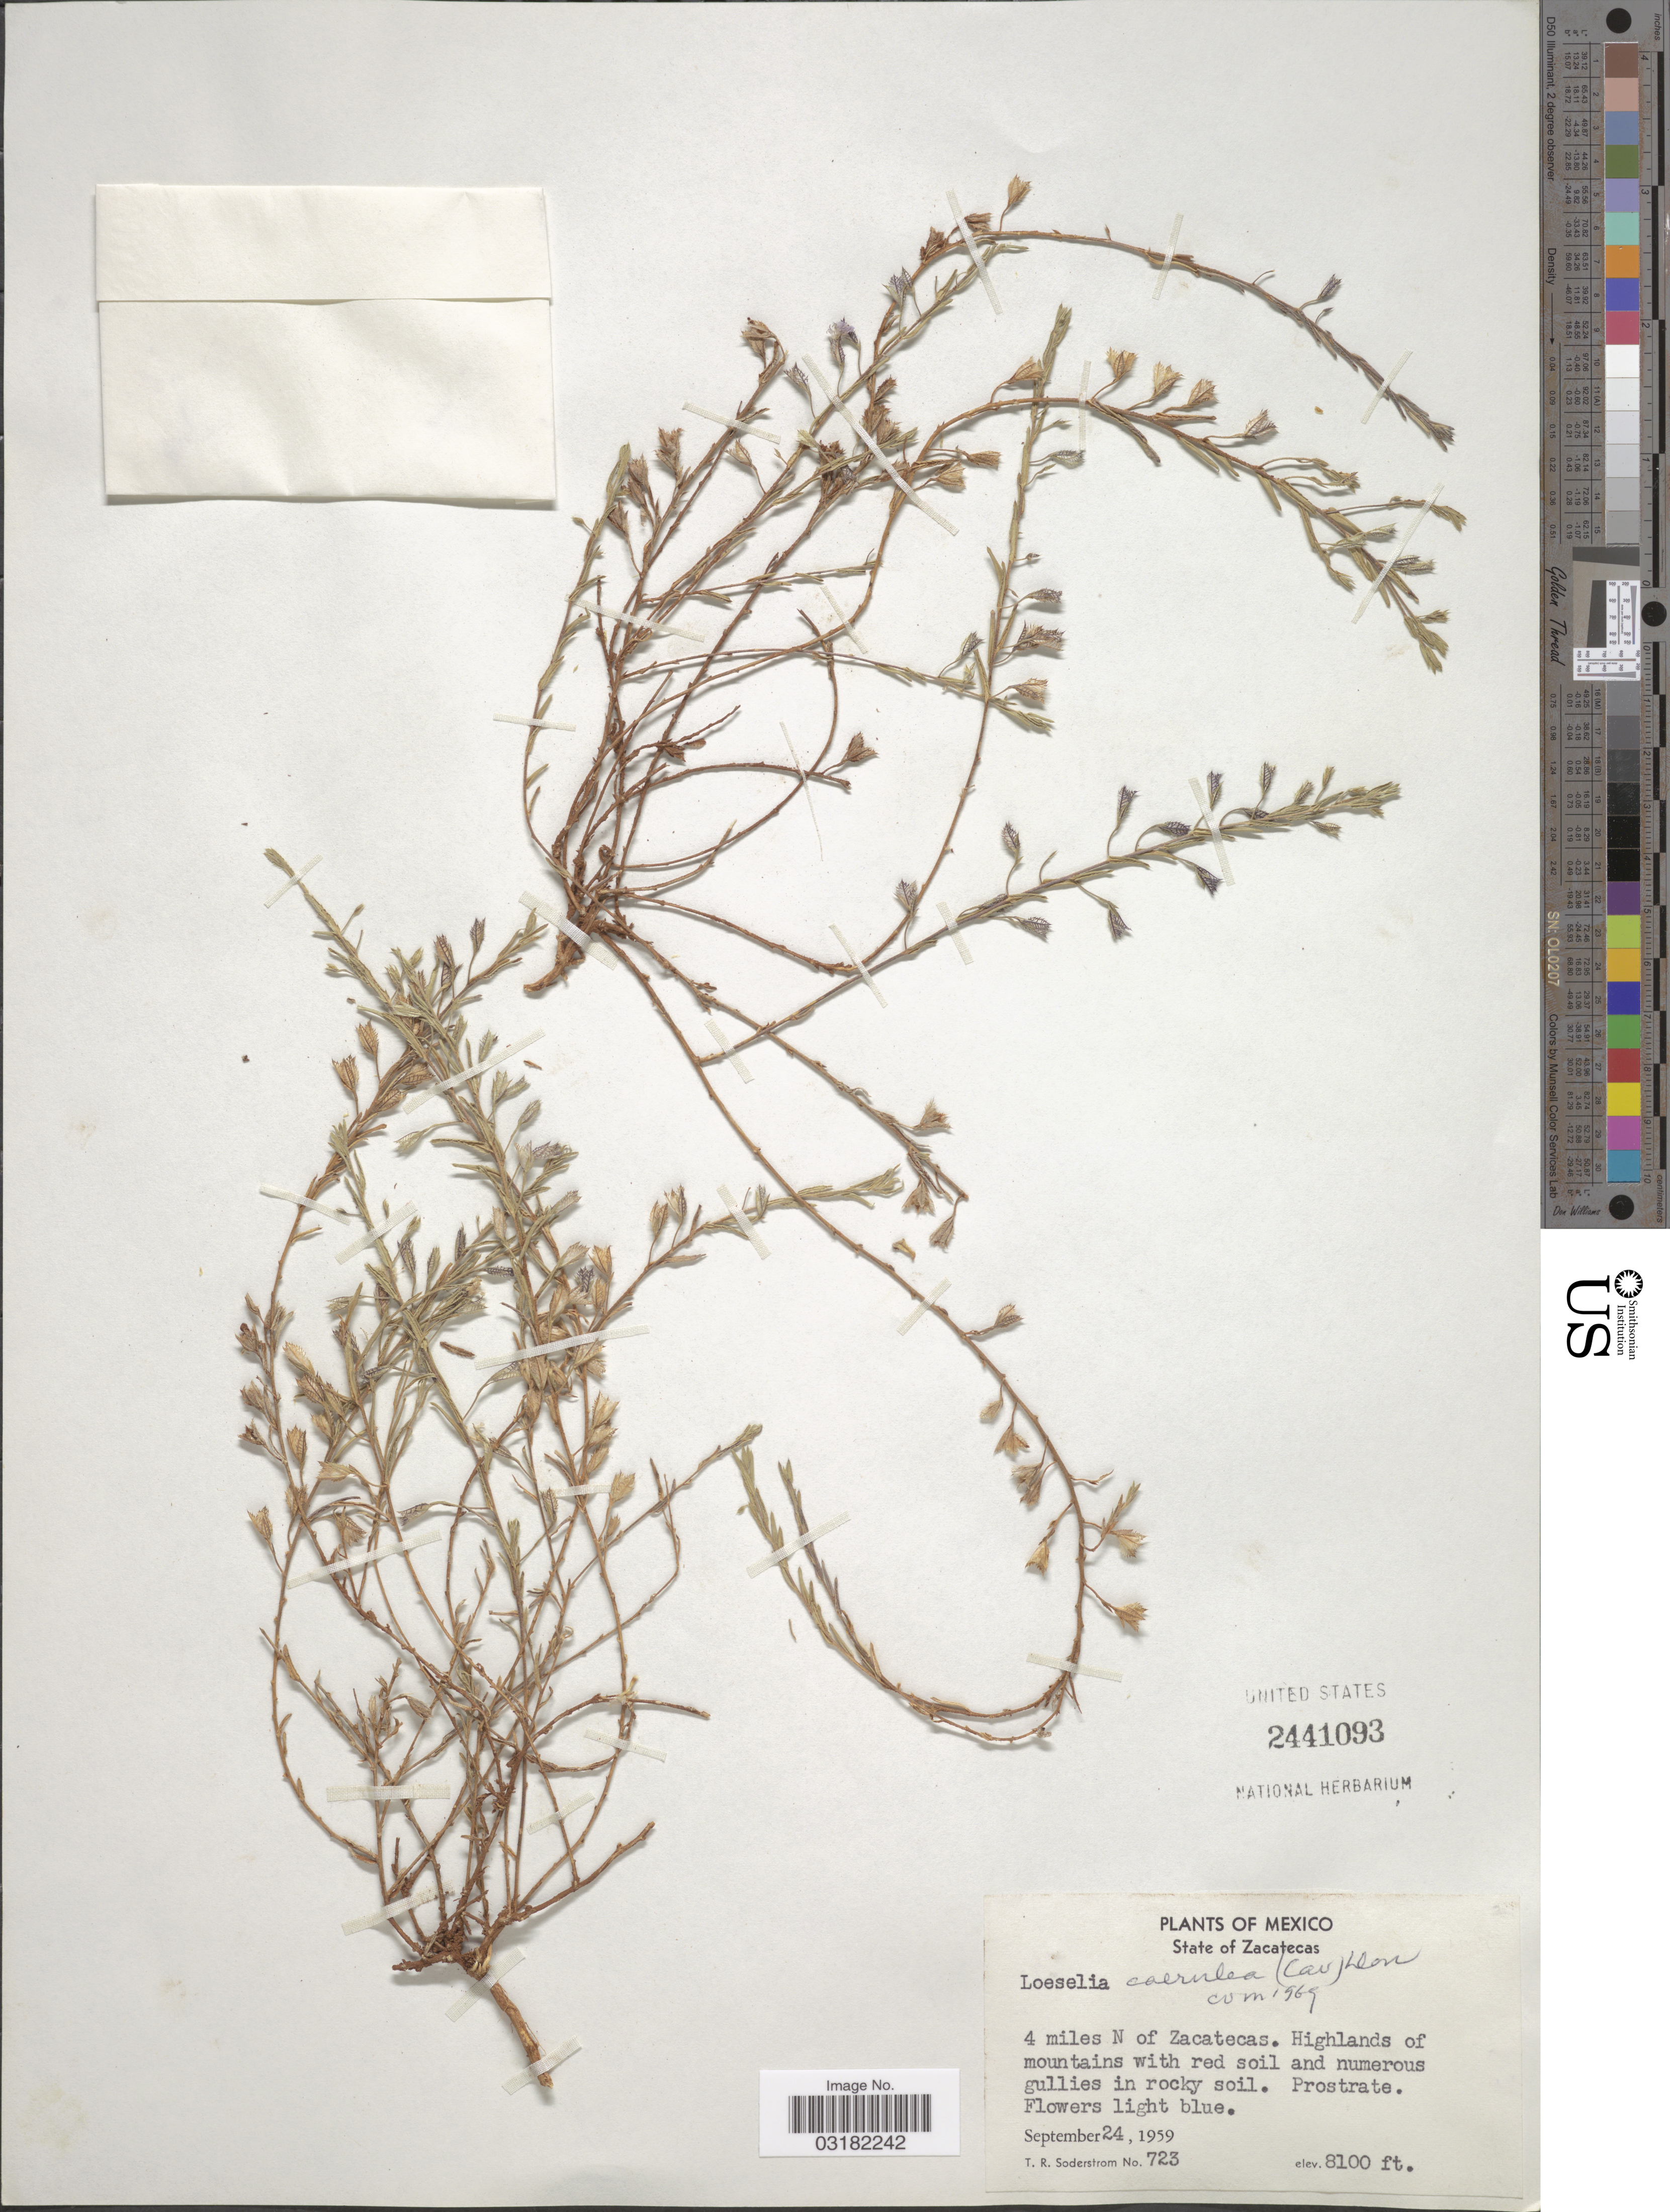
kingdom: Plantae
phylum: Tracheophyta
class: Magnoliopsida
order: Ericales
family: Polemoniaceae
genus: Loeselia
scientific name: Loeselia caerulea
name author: (Cav.) G. Don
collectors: T. R. Soderstrom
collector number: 723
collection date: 1959-09-24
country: Mexico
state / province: Zacatecas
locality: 4 miles N of Zacatecas. Highlands of mountains.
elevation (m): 2469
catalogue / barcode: US 2441093